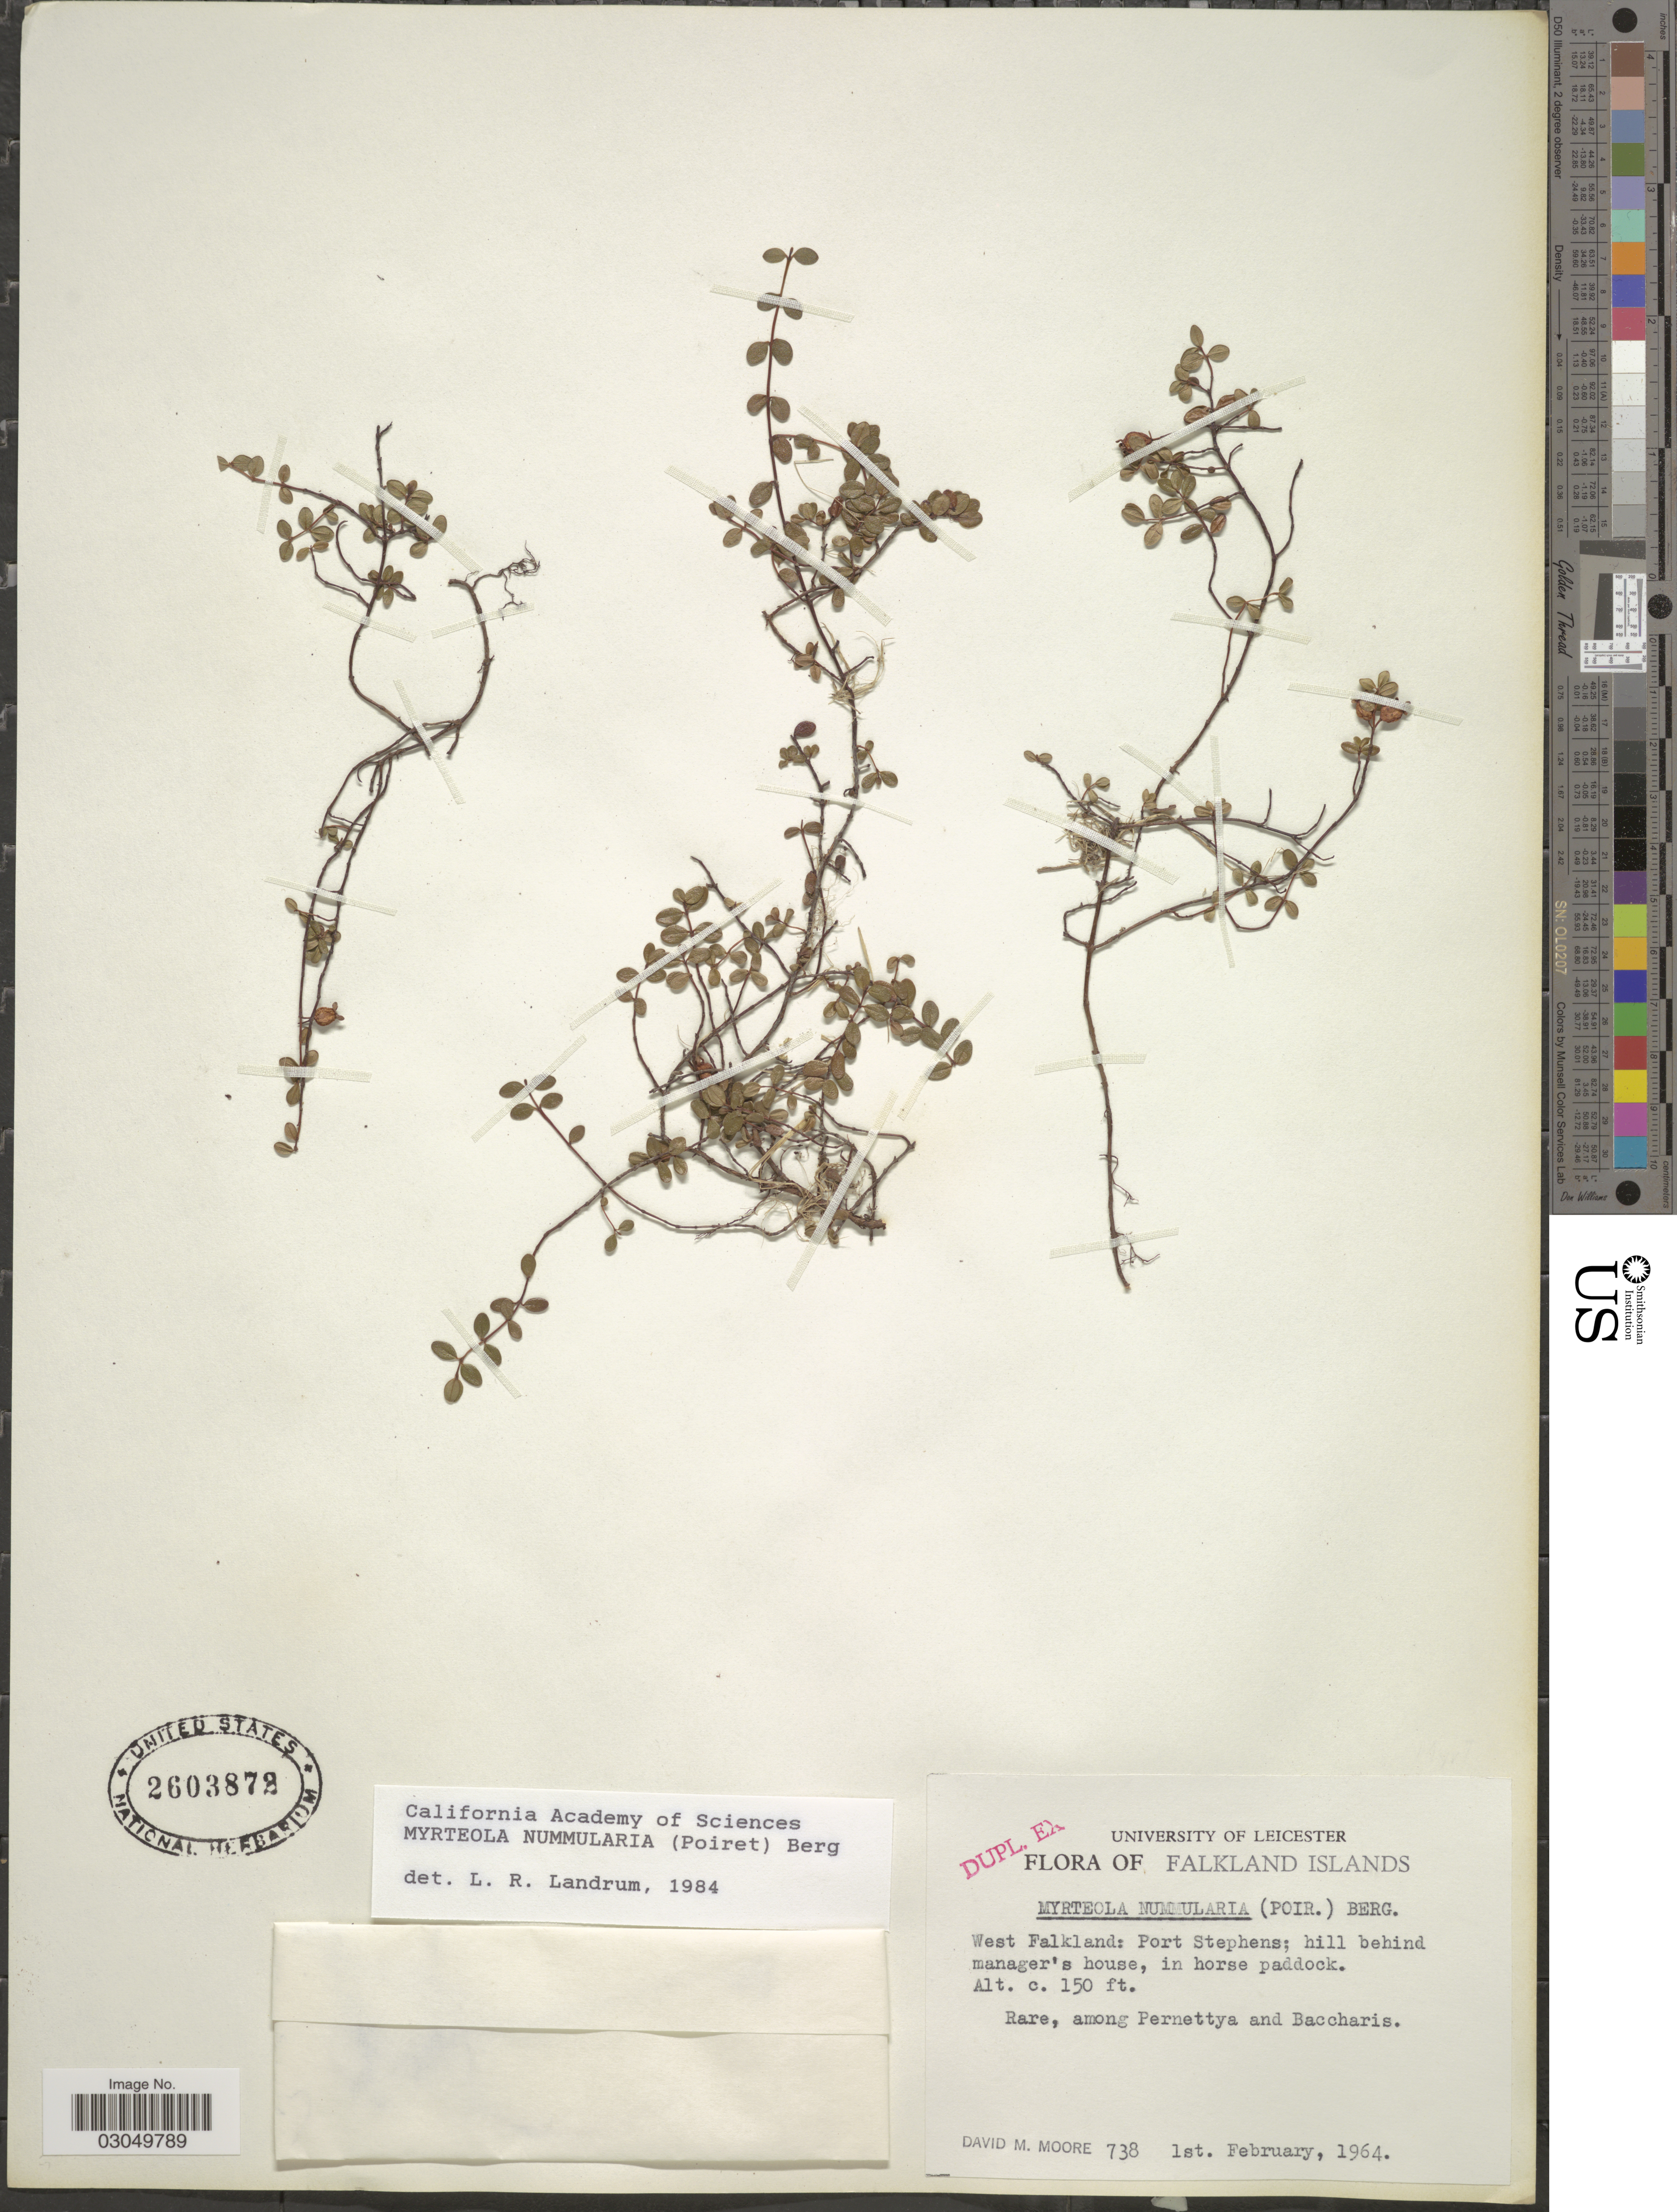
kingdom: Plantae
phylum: Tracheophyta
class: Magnoliopsida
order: Myrtales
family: Myrtaceae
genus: Myrteola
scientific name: Myrteola nummularia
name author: (Lam.) O. Berg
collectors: D. Moore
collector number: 738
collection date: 1964-02-01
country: Falkland Islands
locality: West Falkland: Port Stephens; hill behind manager's house, in horse paddock.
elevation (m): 46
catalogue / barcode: US 2603872